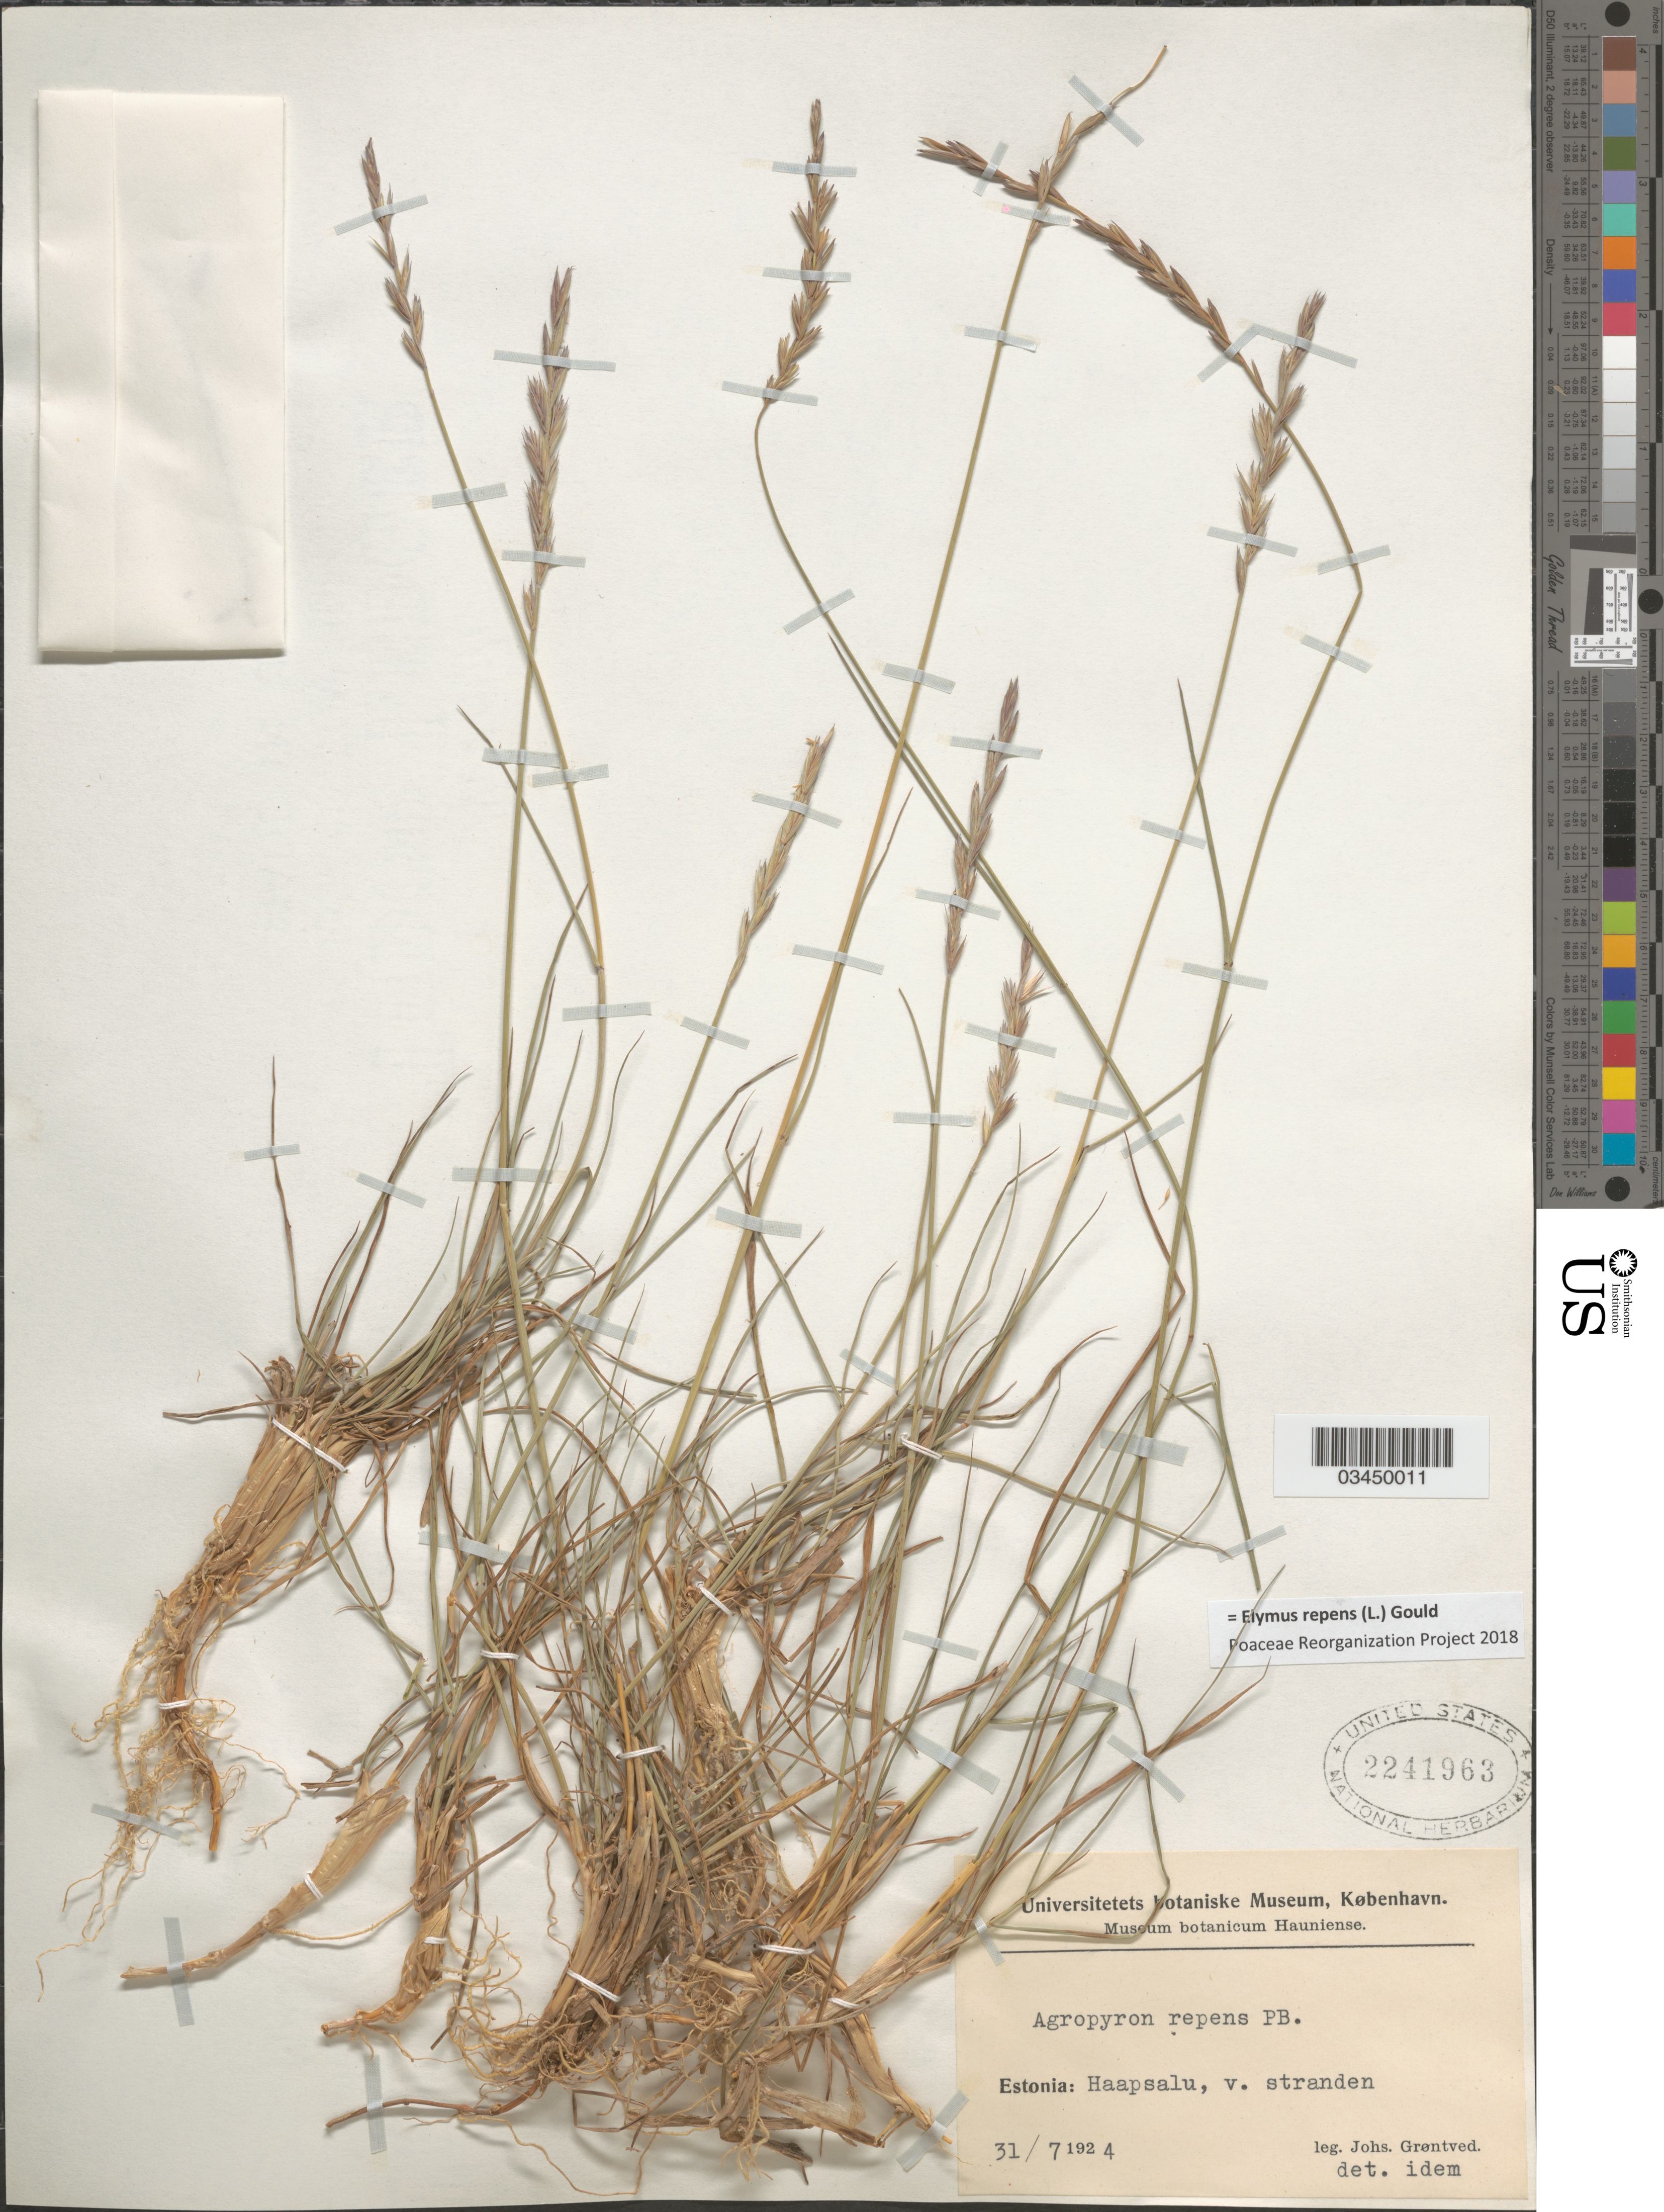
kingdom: Plantae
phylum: Tracheophyta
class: Liliopsida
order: Poales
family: Poaceae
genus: Elymus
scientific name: Elymus repens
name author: (L.) Gould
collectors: J. Grøntved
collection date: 1924-07-31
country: Estonia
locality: Haapsalu, v. stranden.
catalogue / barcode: US 2241963